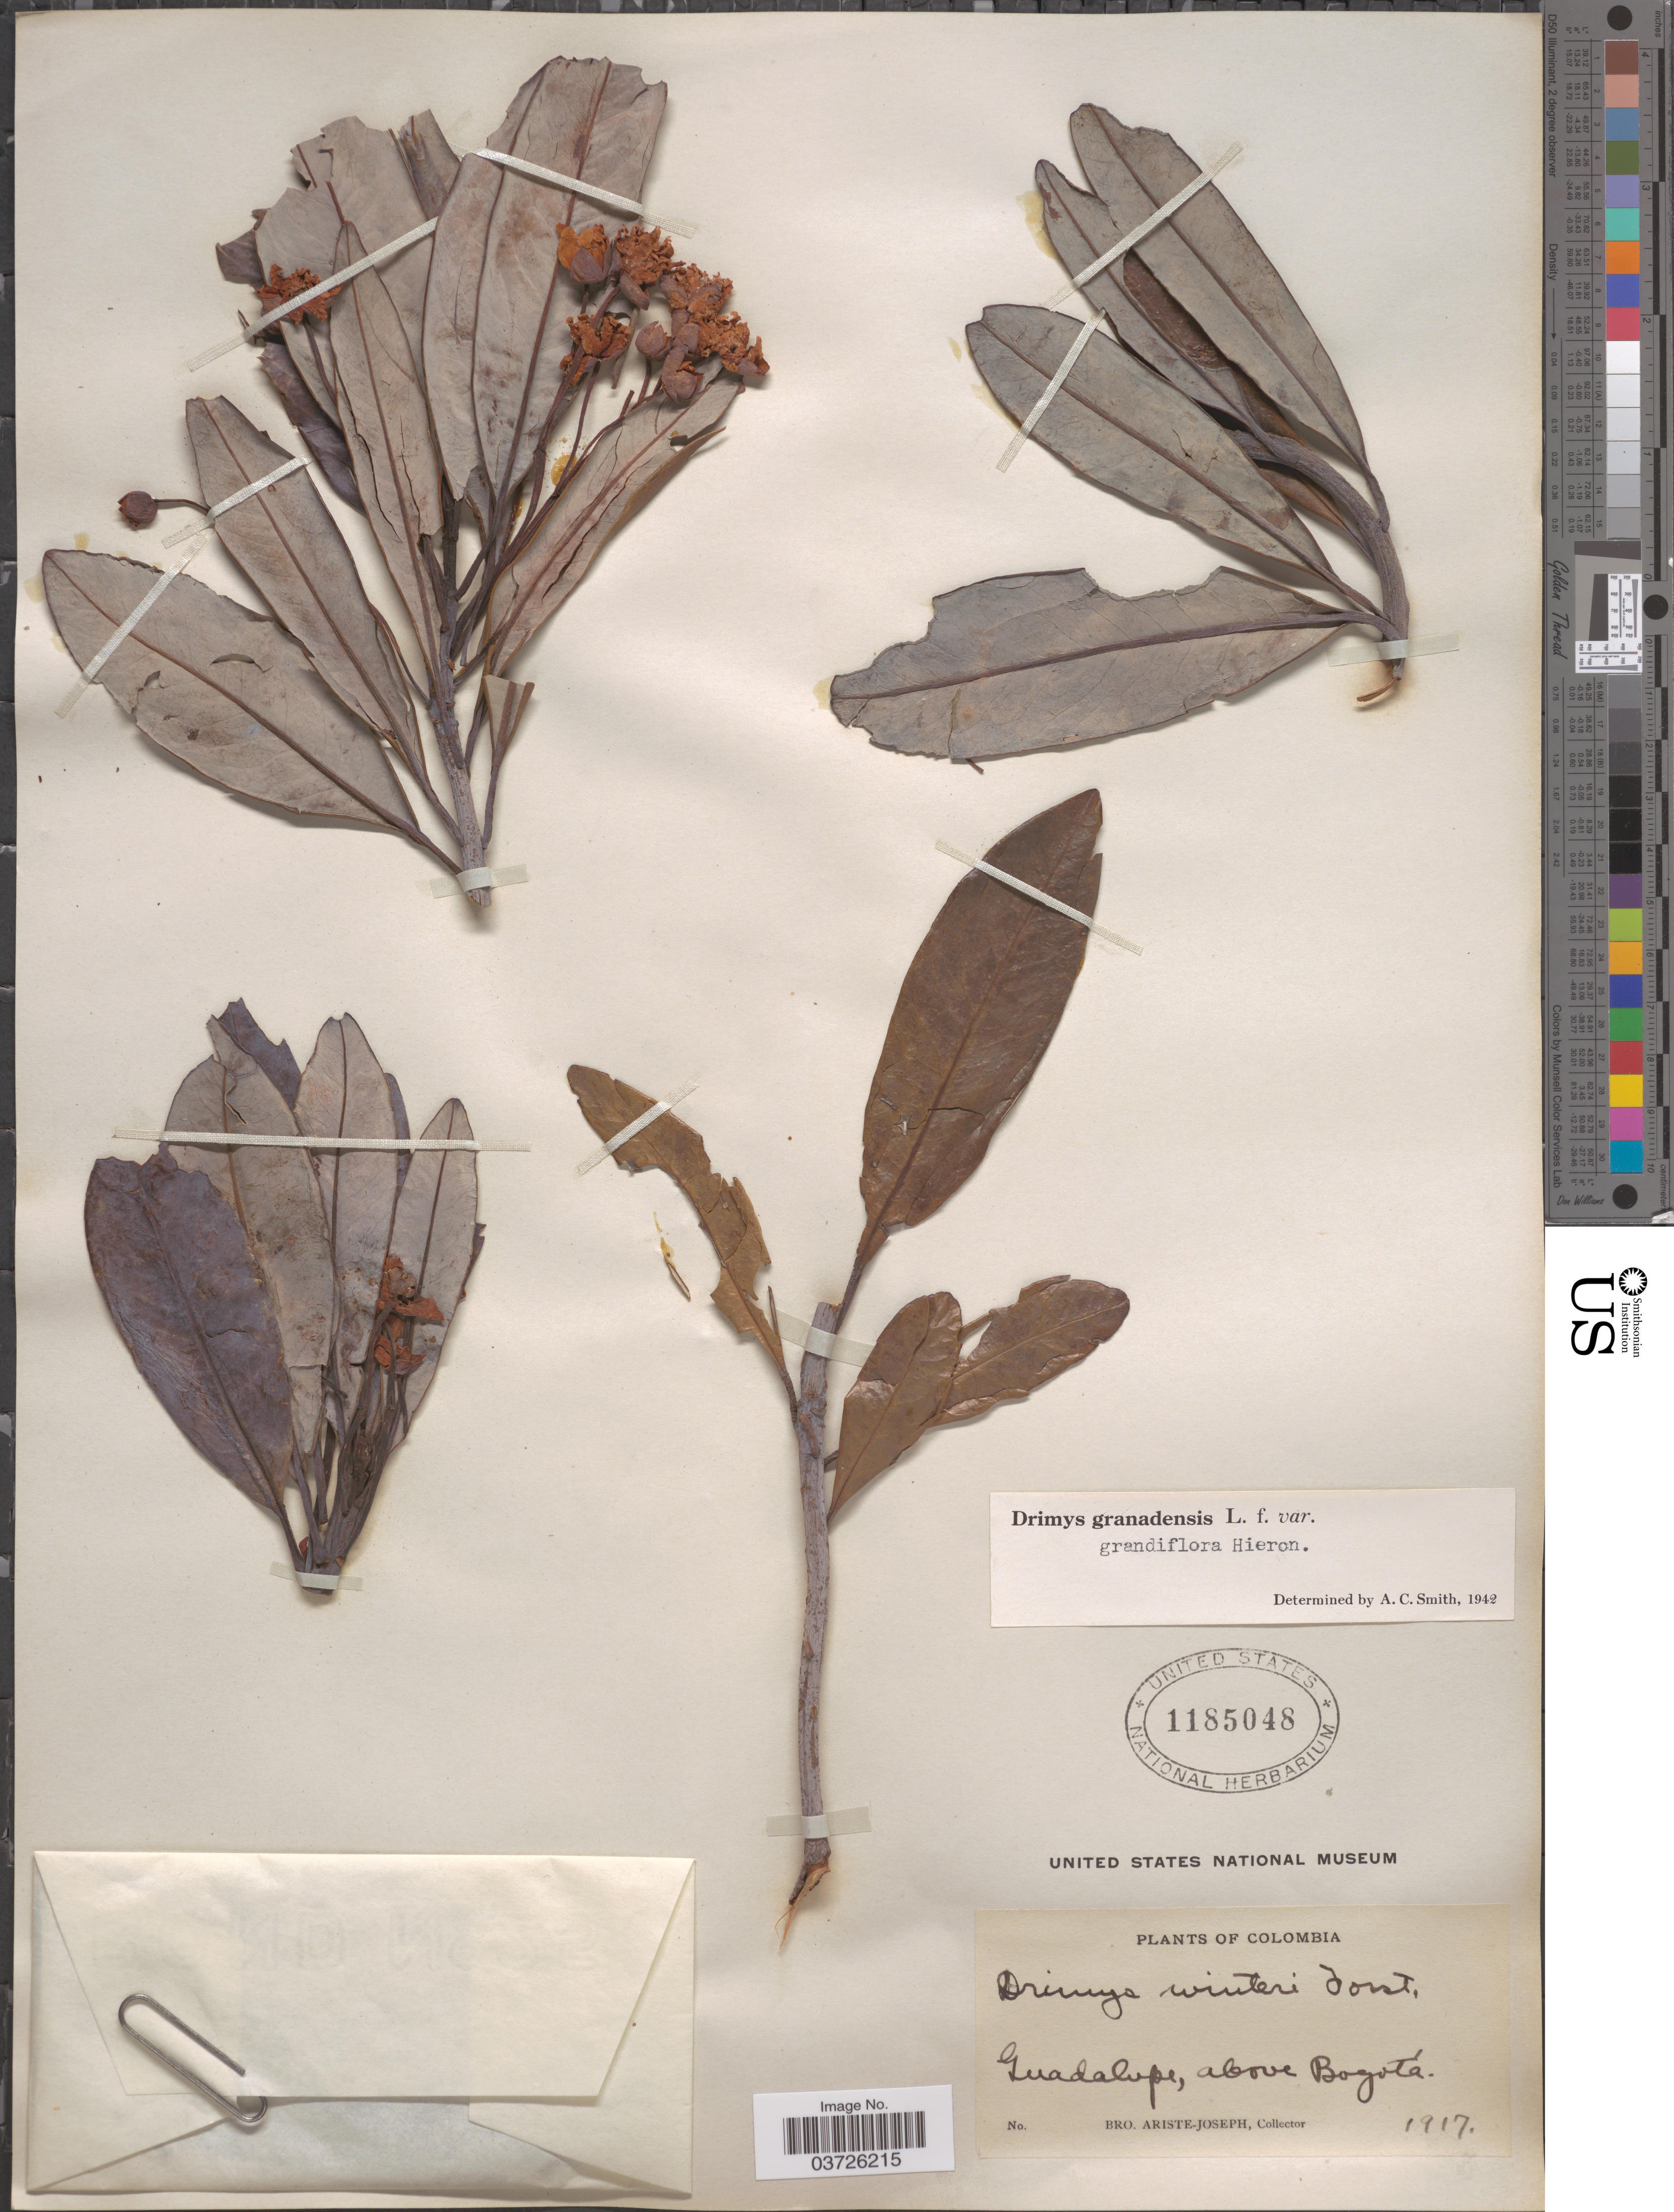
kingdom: Plantae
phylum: Tracheophyta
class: Magnoliopsida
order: Canellales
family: Winteraceae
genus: Drimys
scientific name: Drimys granadensis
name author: L. f.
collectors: Bro. Ariste-Joseph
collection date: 1917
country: Colombia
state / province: Bogota D.C.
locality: Guadalupe, above Bogotá.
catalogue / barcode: US 1185048